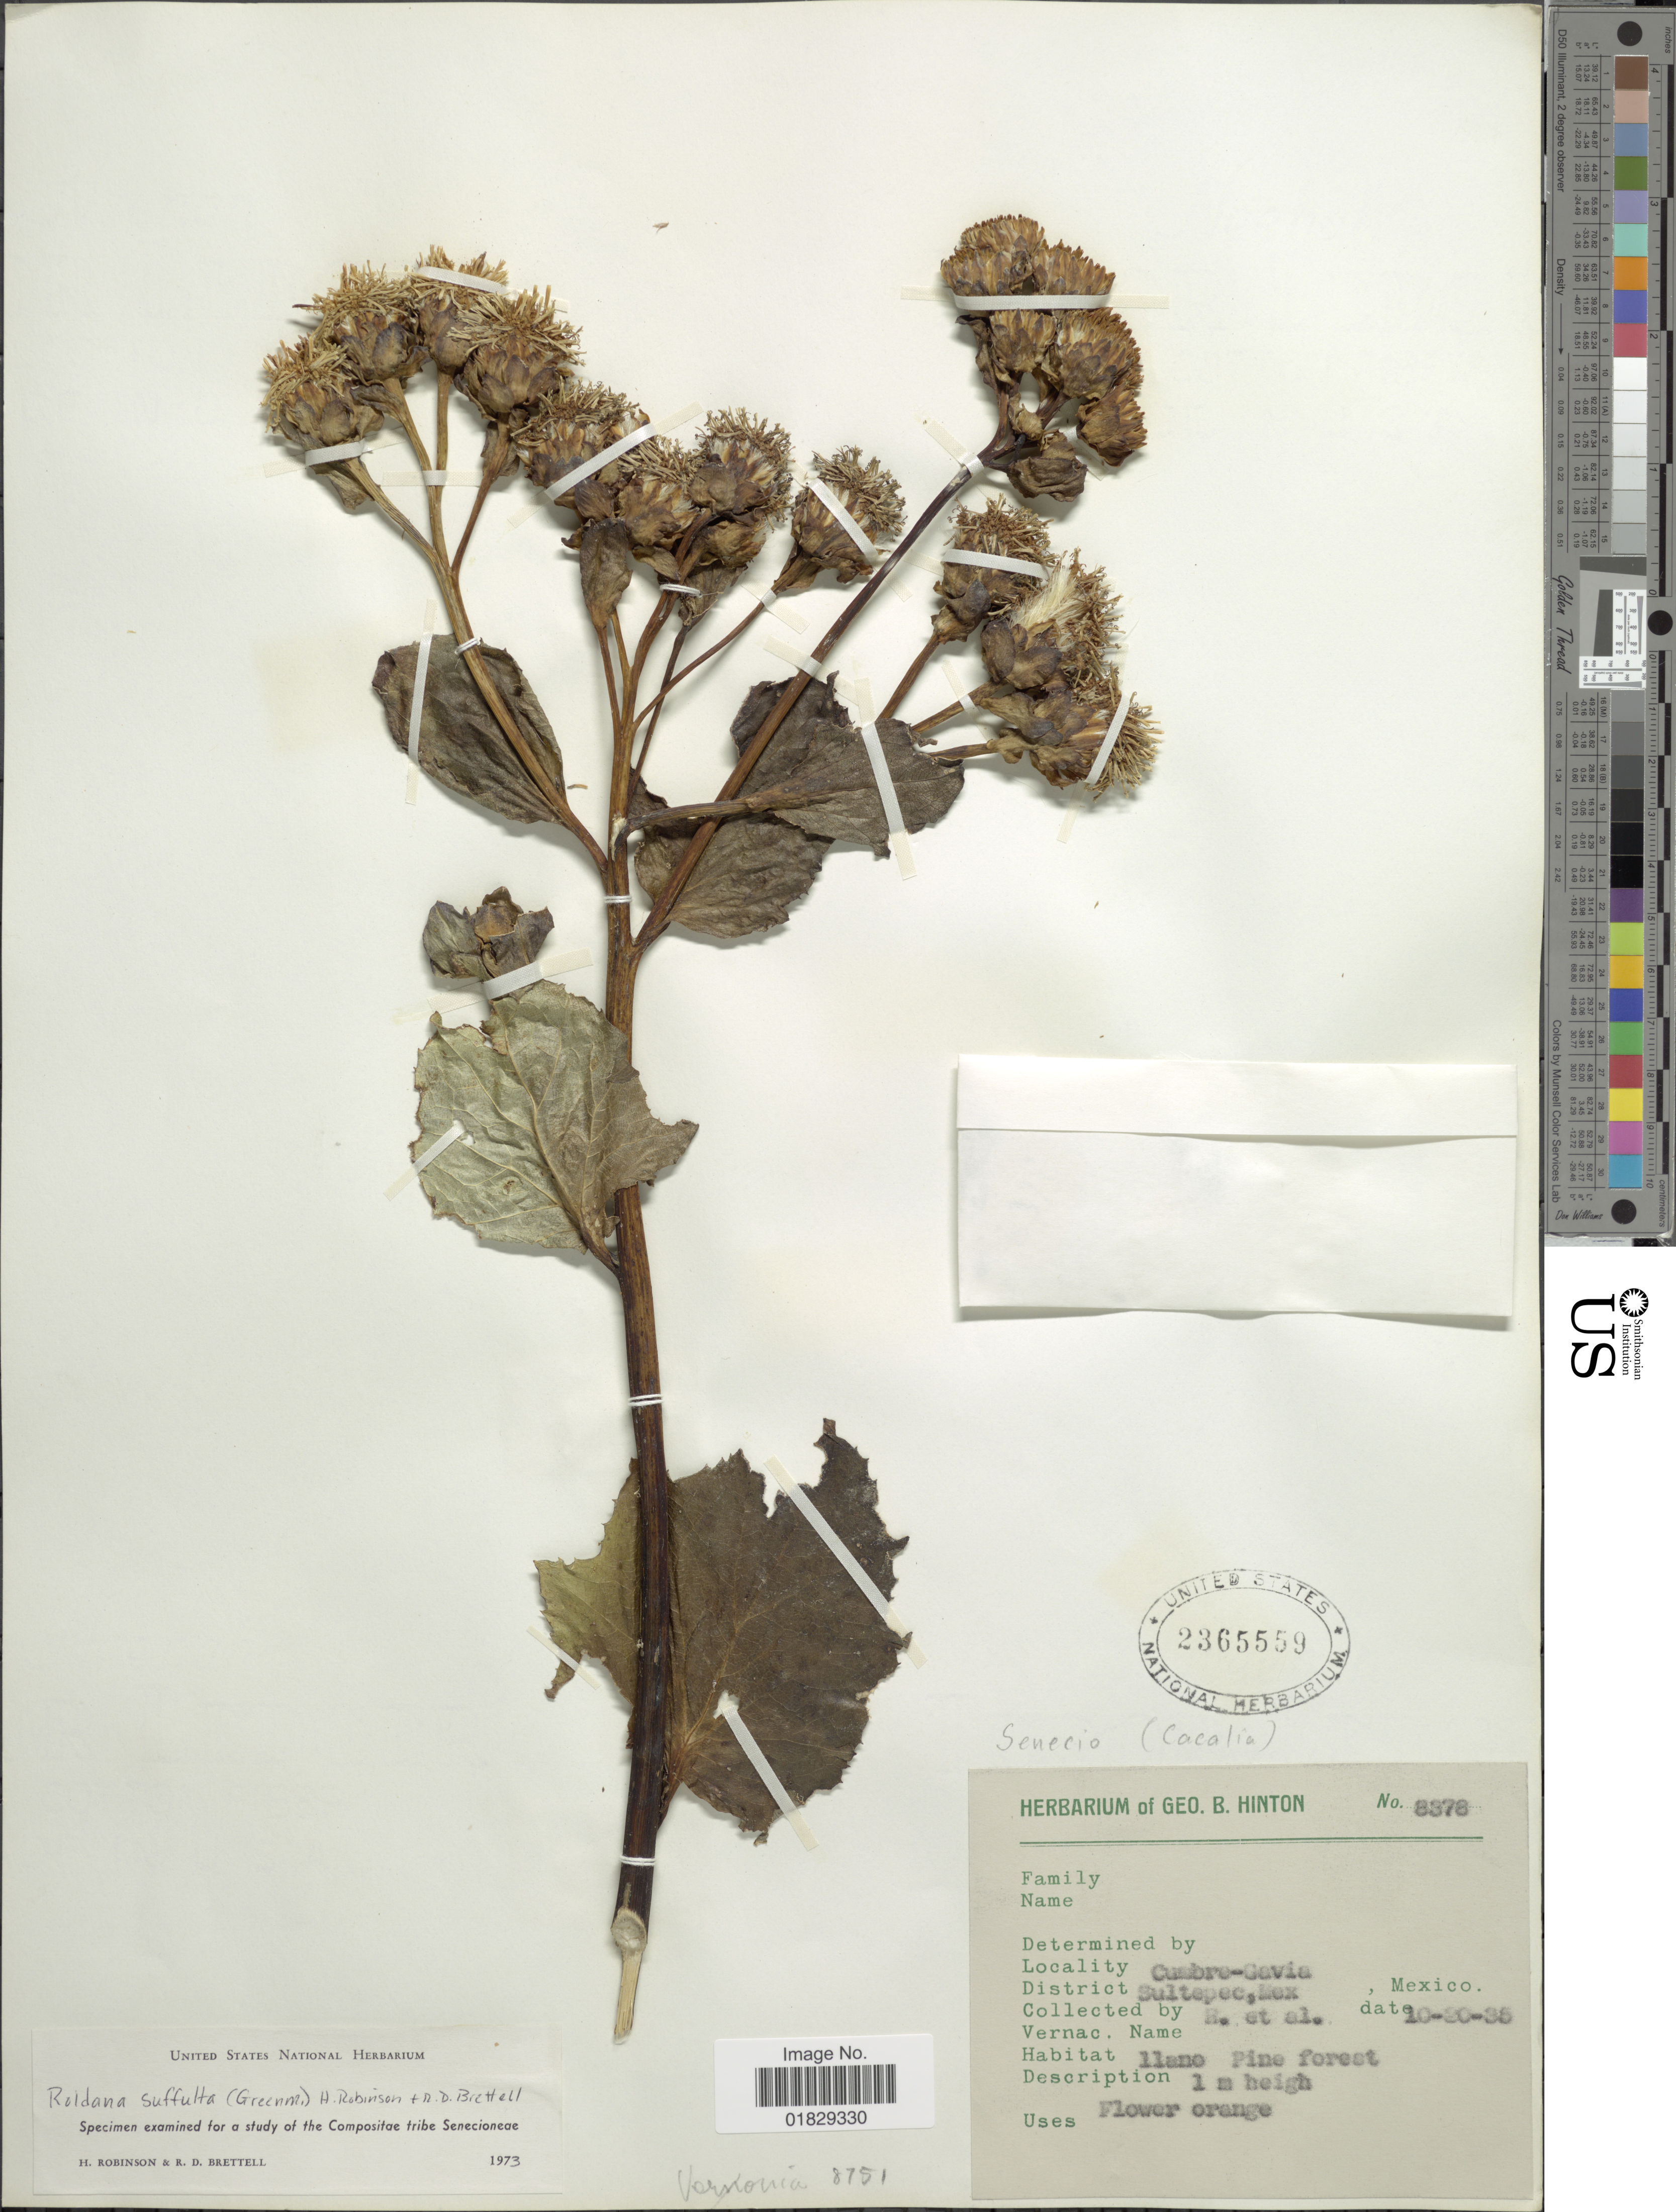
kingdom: Plantae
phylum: Tracheophyta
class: Magnoliopsida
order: Asterales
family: Asteraceae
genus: Roldana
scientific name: Roldana suffulta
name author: (Greenm.) H. Rob. & Brettell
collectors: G. B. Hinton & et al.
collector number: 8378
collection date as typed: Transcribed d/m/y: 20/10/35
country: Mexico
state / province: México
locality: Cumbre-Gavia. District Sultepec, Mex., Mexico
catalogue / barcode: US 2365559